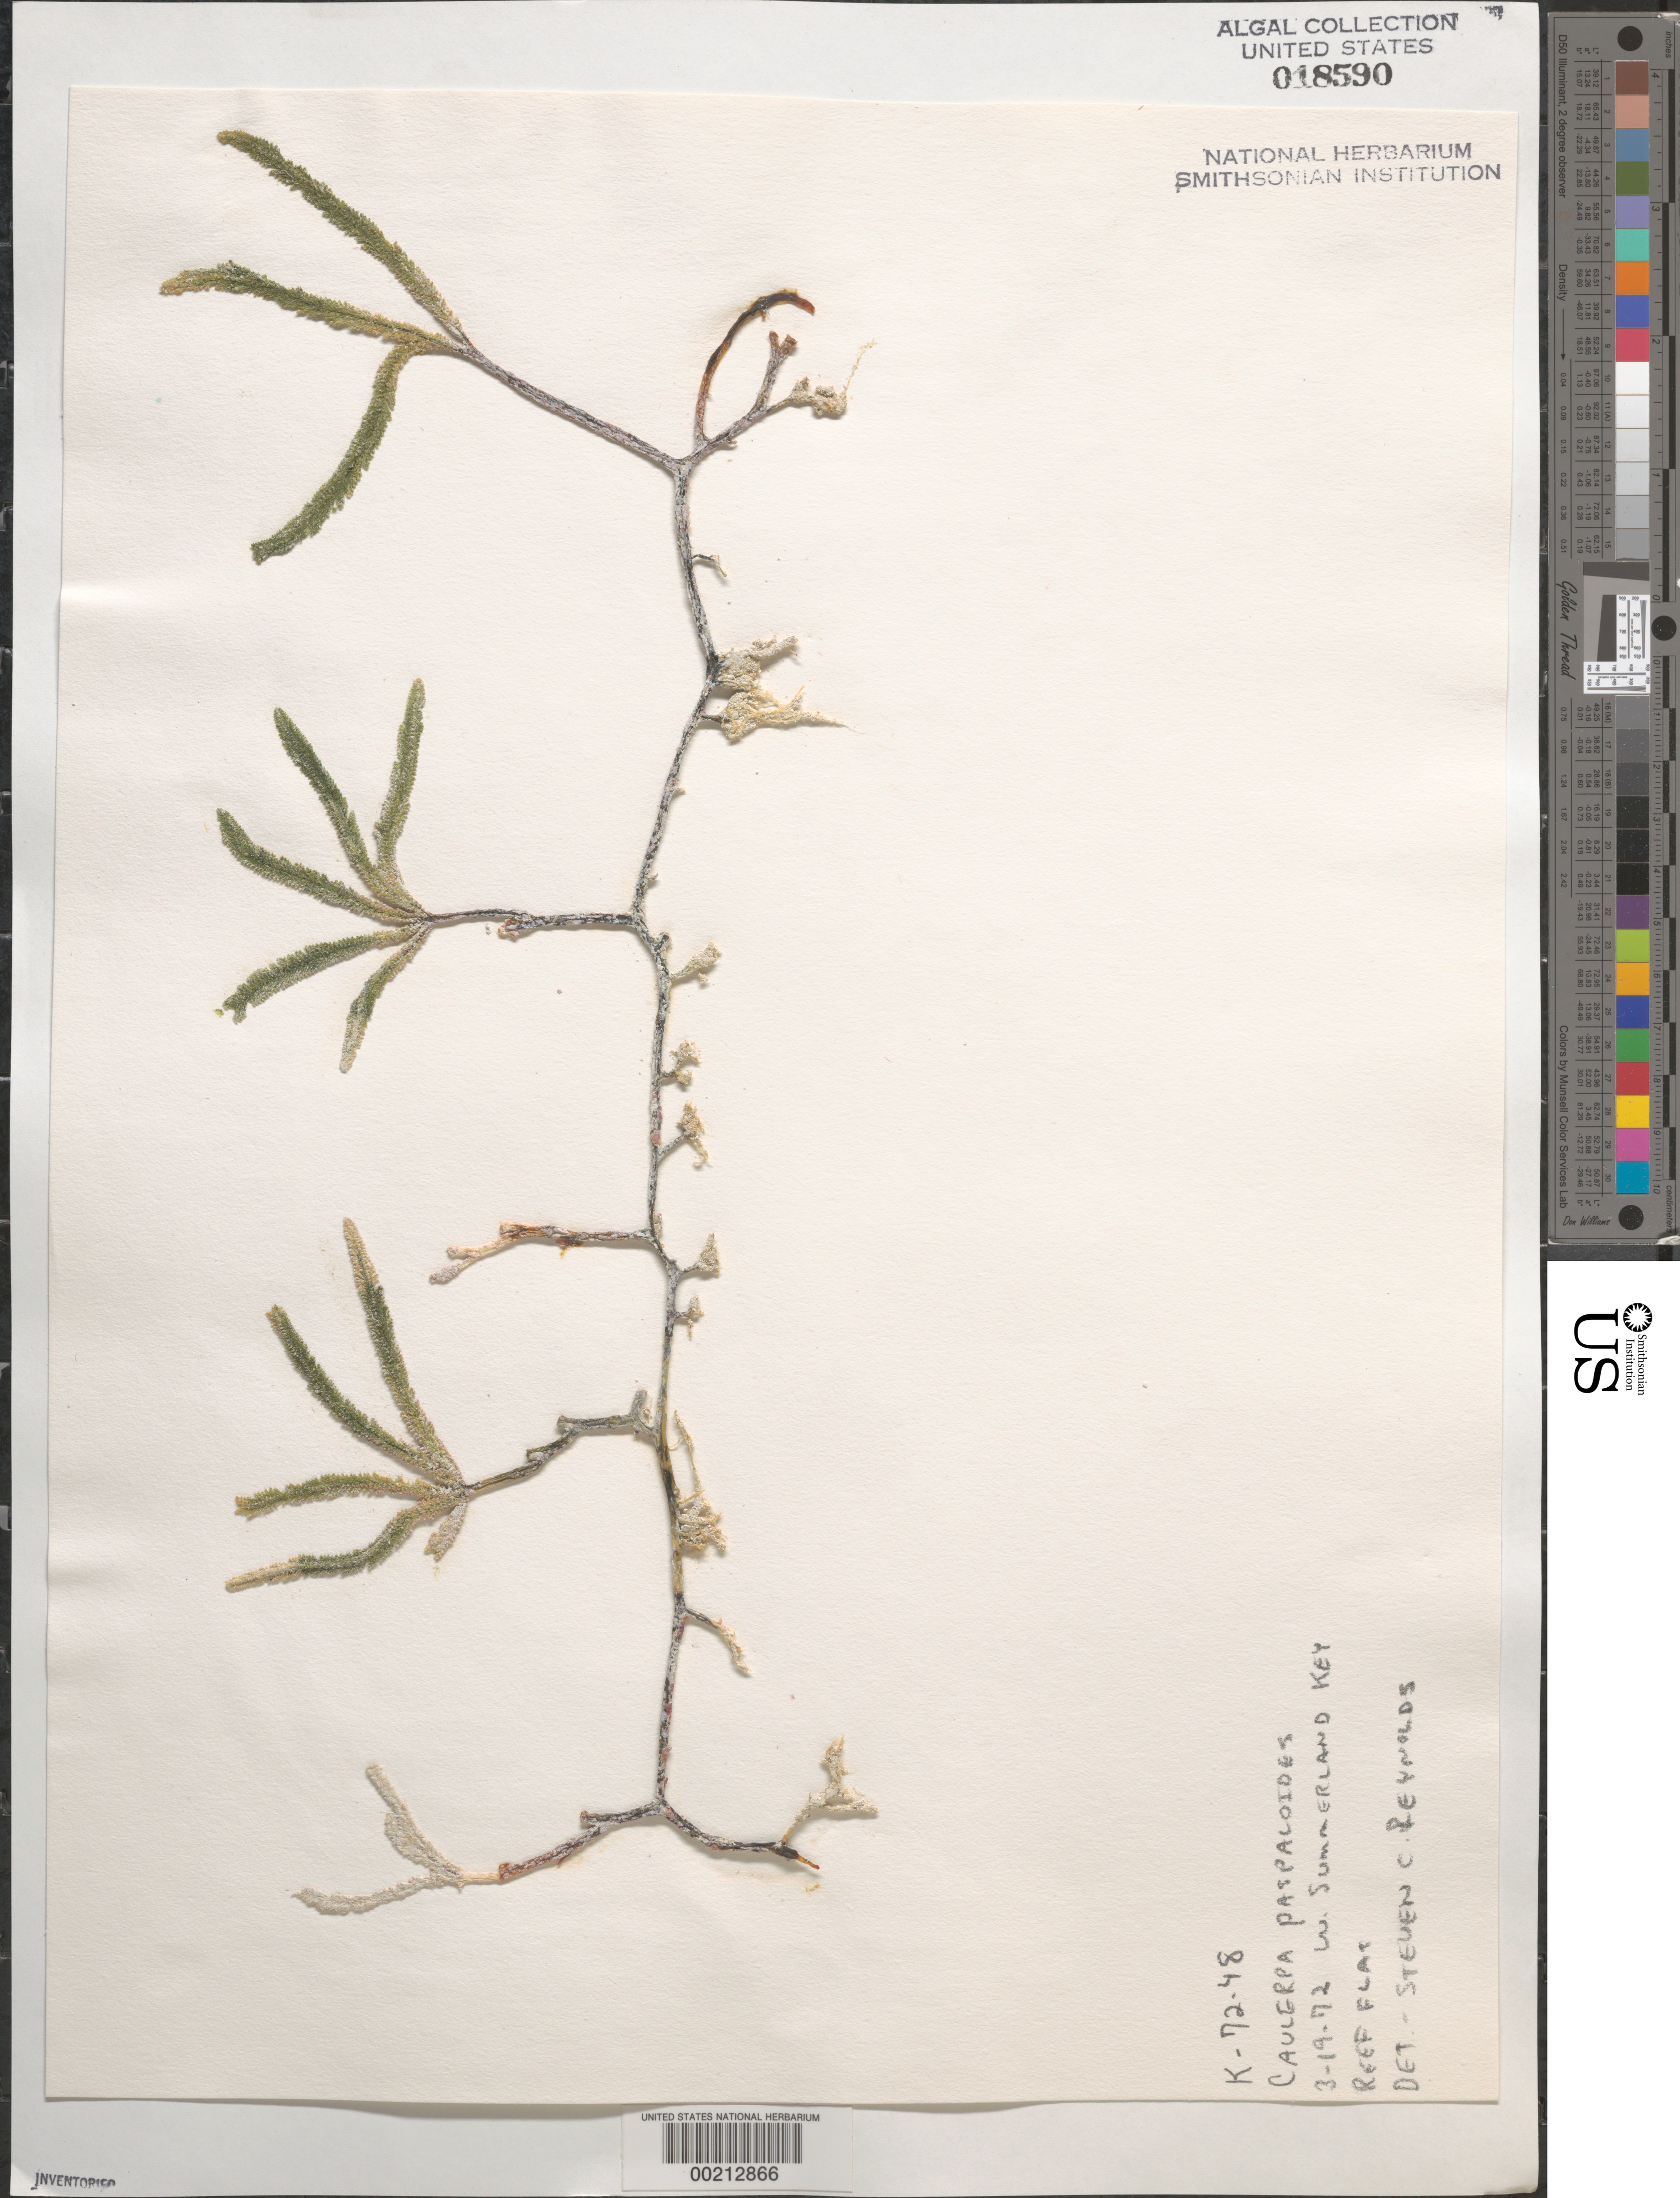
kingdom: Plantae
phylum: Chlorophyta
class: Ulvophyceae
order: Bryopsidales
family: Caulerpaceae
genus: Caulerpa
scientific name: Caulerpa paspaloides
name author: (Bory) Grev.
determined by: Reynolds, S. C.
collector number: K-72-48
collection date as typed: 19 Mar 1972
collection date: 1972-03-19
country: United States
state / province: Florida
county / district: Monroe County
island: West Summerland Key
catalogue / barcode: US 18590